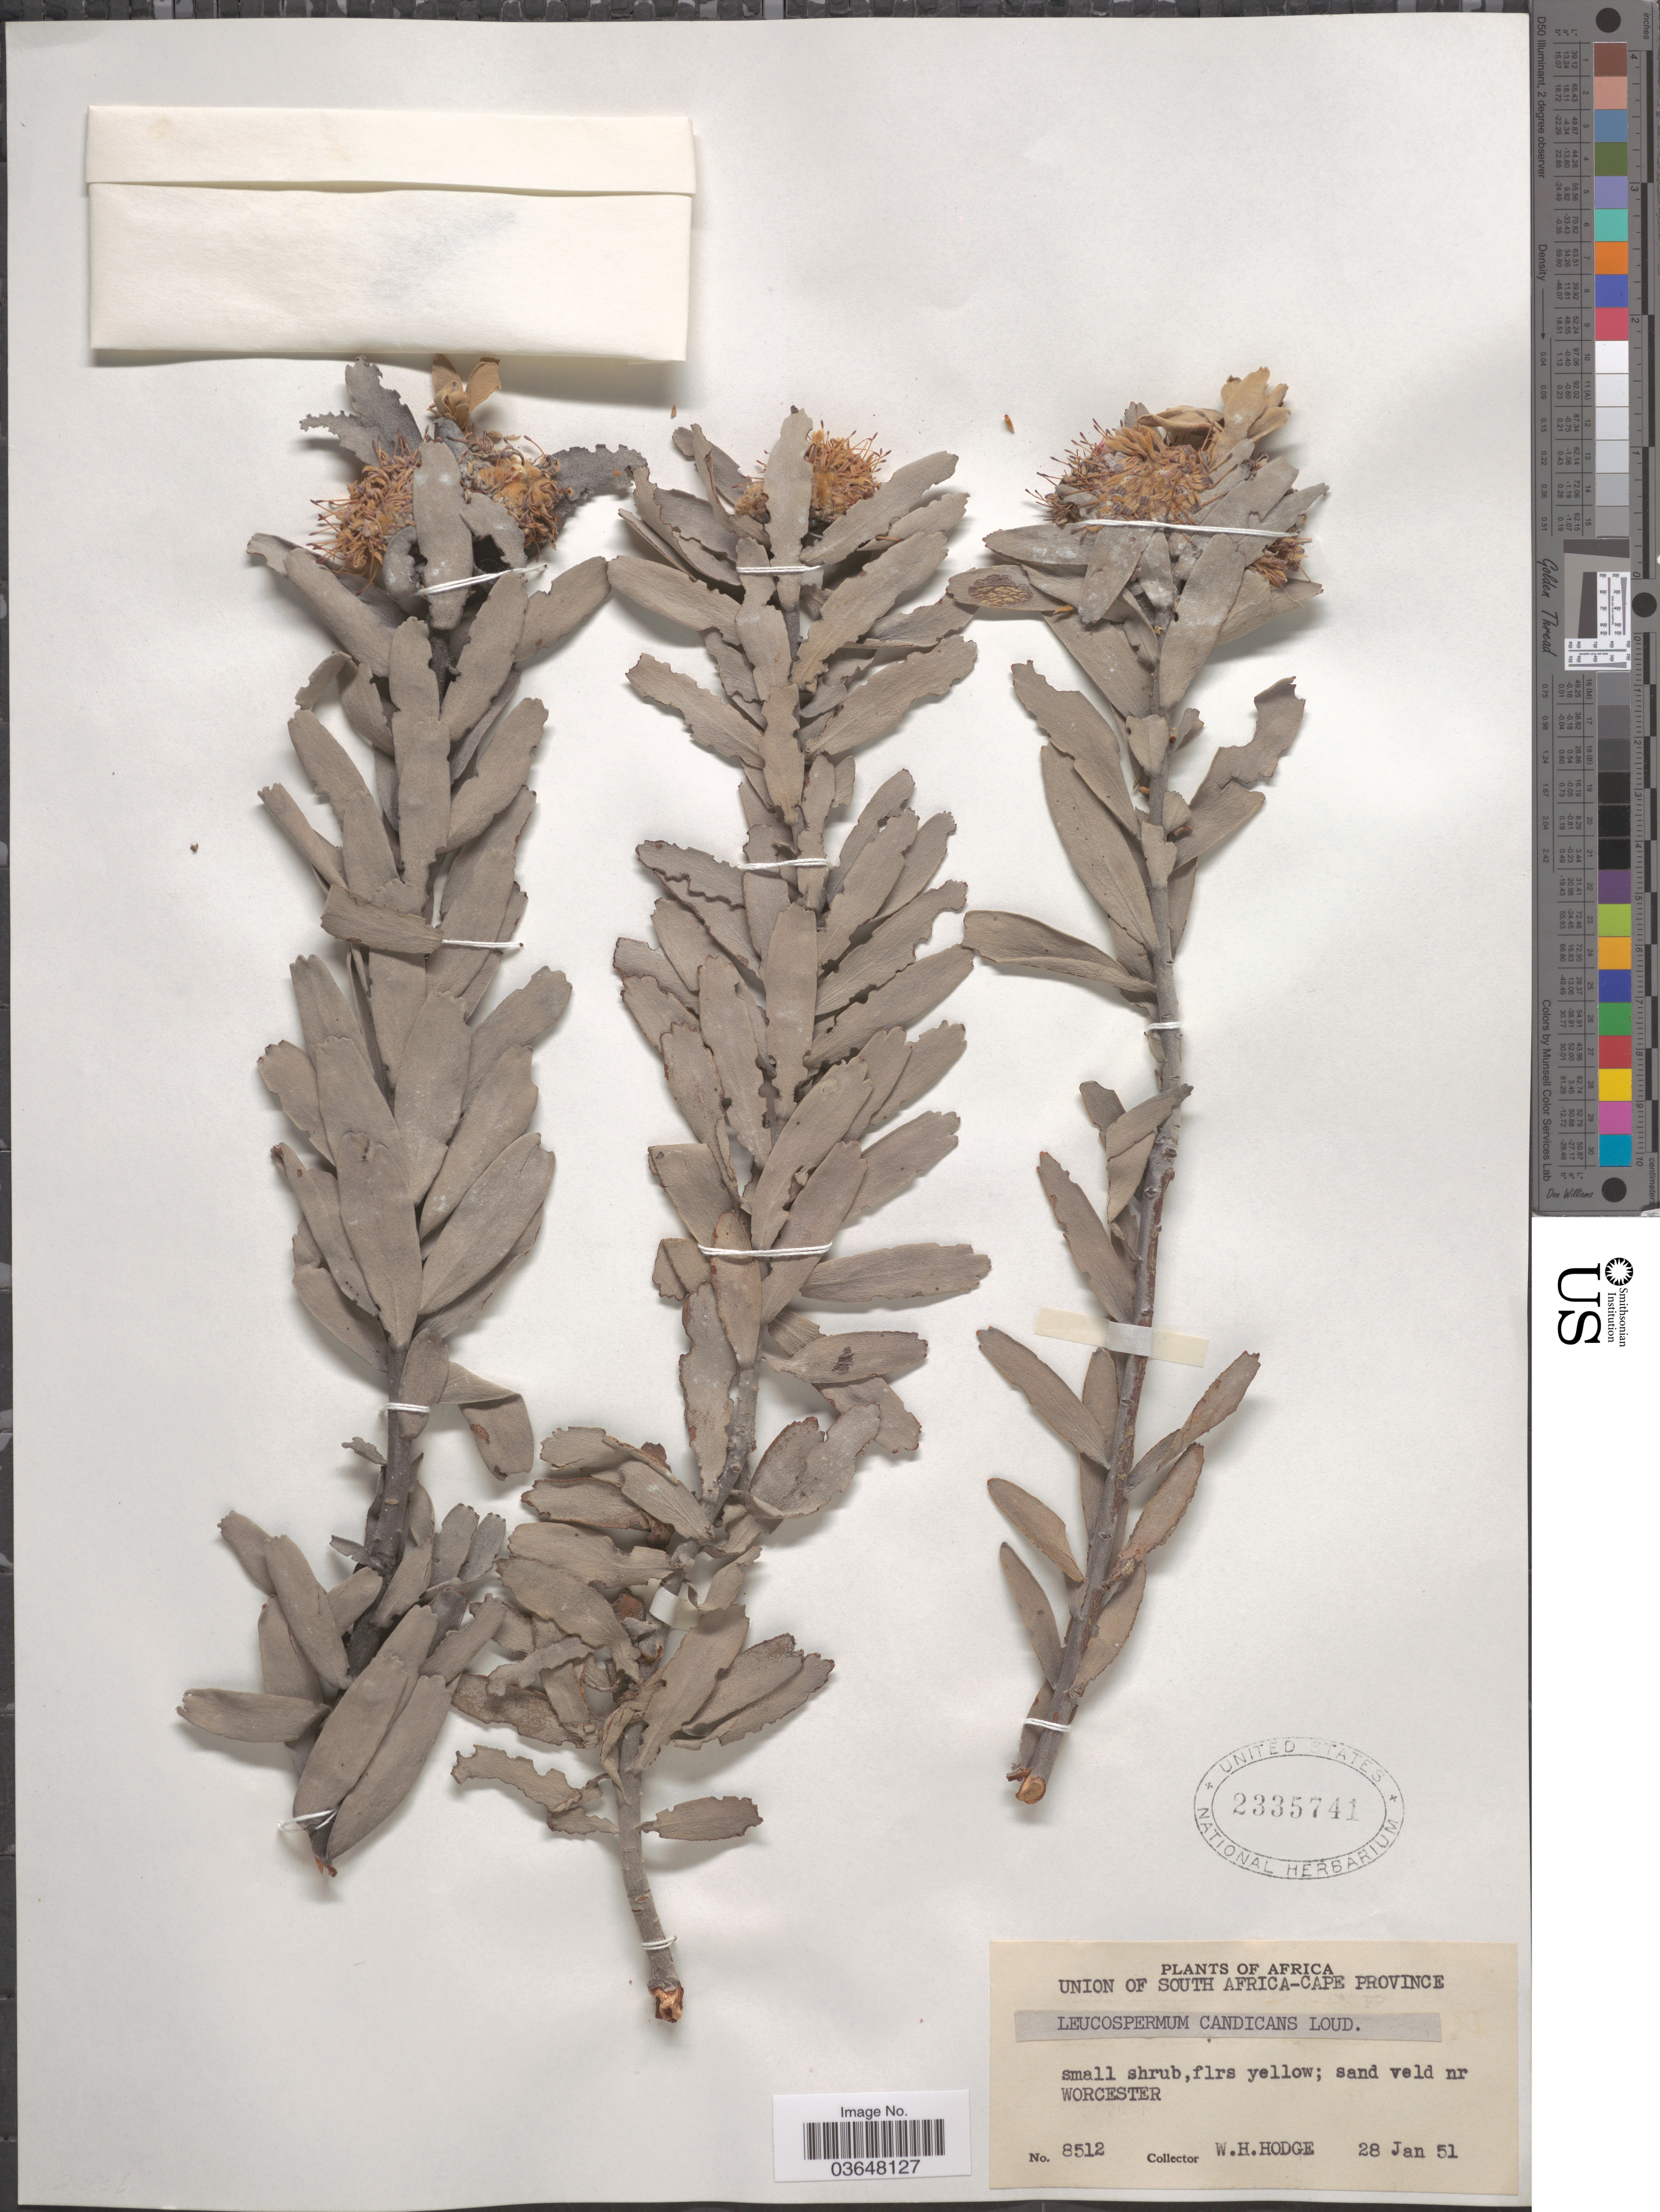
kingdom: Plantae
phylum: Tracheophyta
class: Magnoliopsida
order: Proteales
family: Proteaceae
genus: Leucospermum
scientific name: Leucospermum rodolentum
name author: Rourke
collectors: W. Hodge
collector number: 8512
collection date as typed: Transcribed d/m/y: 28/1/51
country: South Africa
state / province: Western Cape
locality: Union of South Africa. Sand veld nr Worcester.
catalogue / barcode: US 2335741